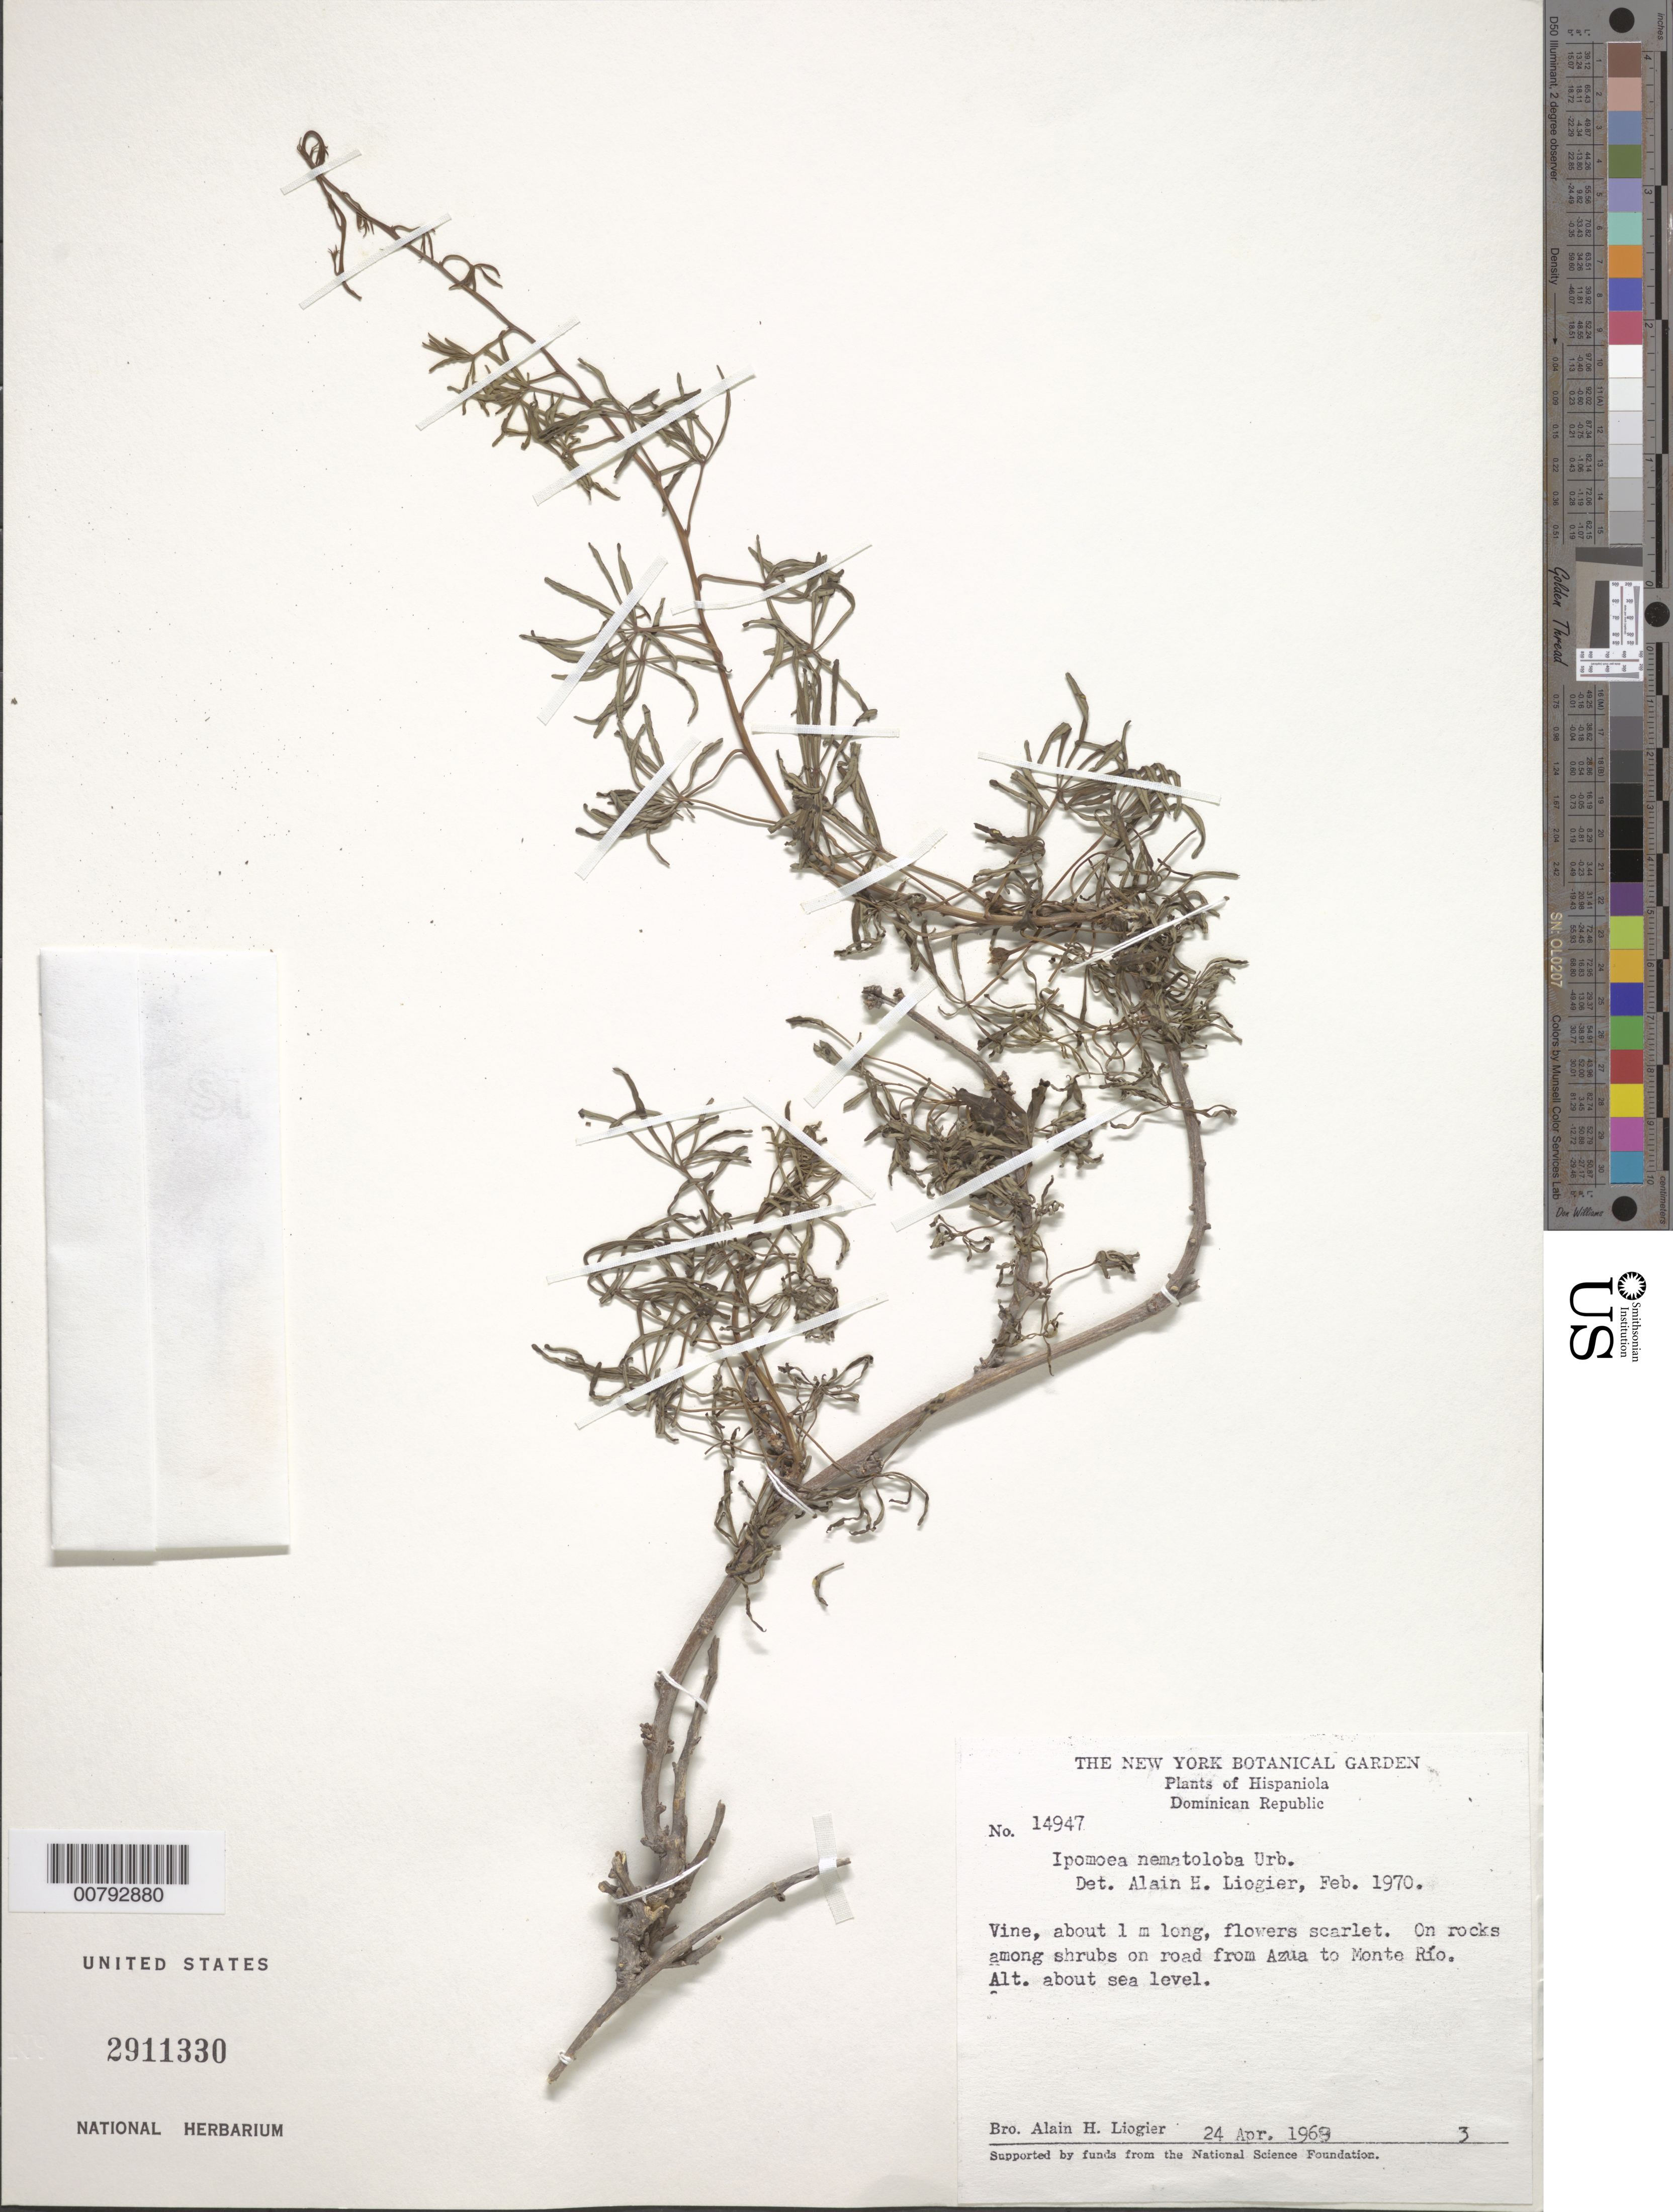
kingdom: Plantae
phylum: Tracheophyta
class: Magnoliopsida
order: Solanales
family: Convolvulaceae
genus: Ipomoea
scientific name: Ipomoea nematoloba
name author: Urb.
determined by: Liogier, Alain H.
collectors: A. H. Liogier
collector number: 14947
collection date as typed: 24 Apr 1969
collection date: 1969-04-24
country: Dominican Republic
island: Hispaniola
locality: On road from Azua to Monte Río.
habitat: On rocks among shrubs.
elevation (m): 0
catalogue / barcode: US 2911330